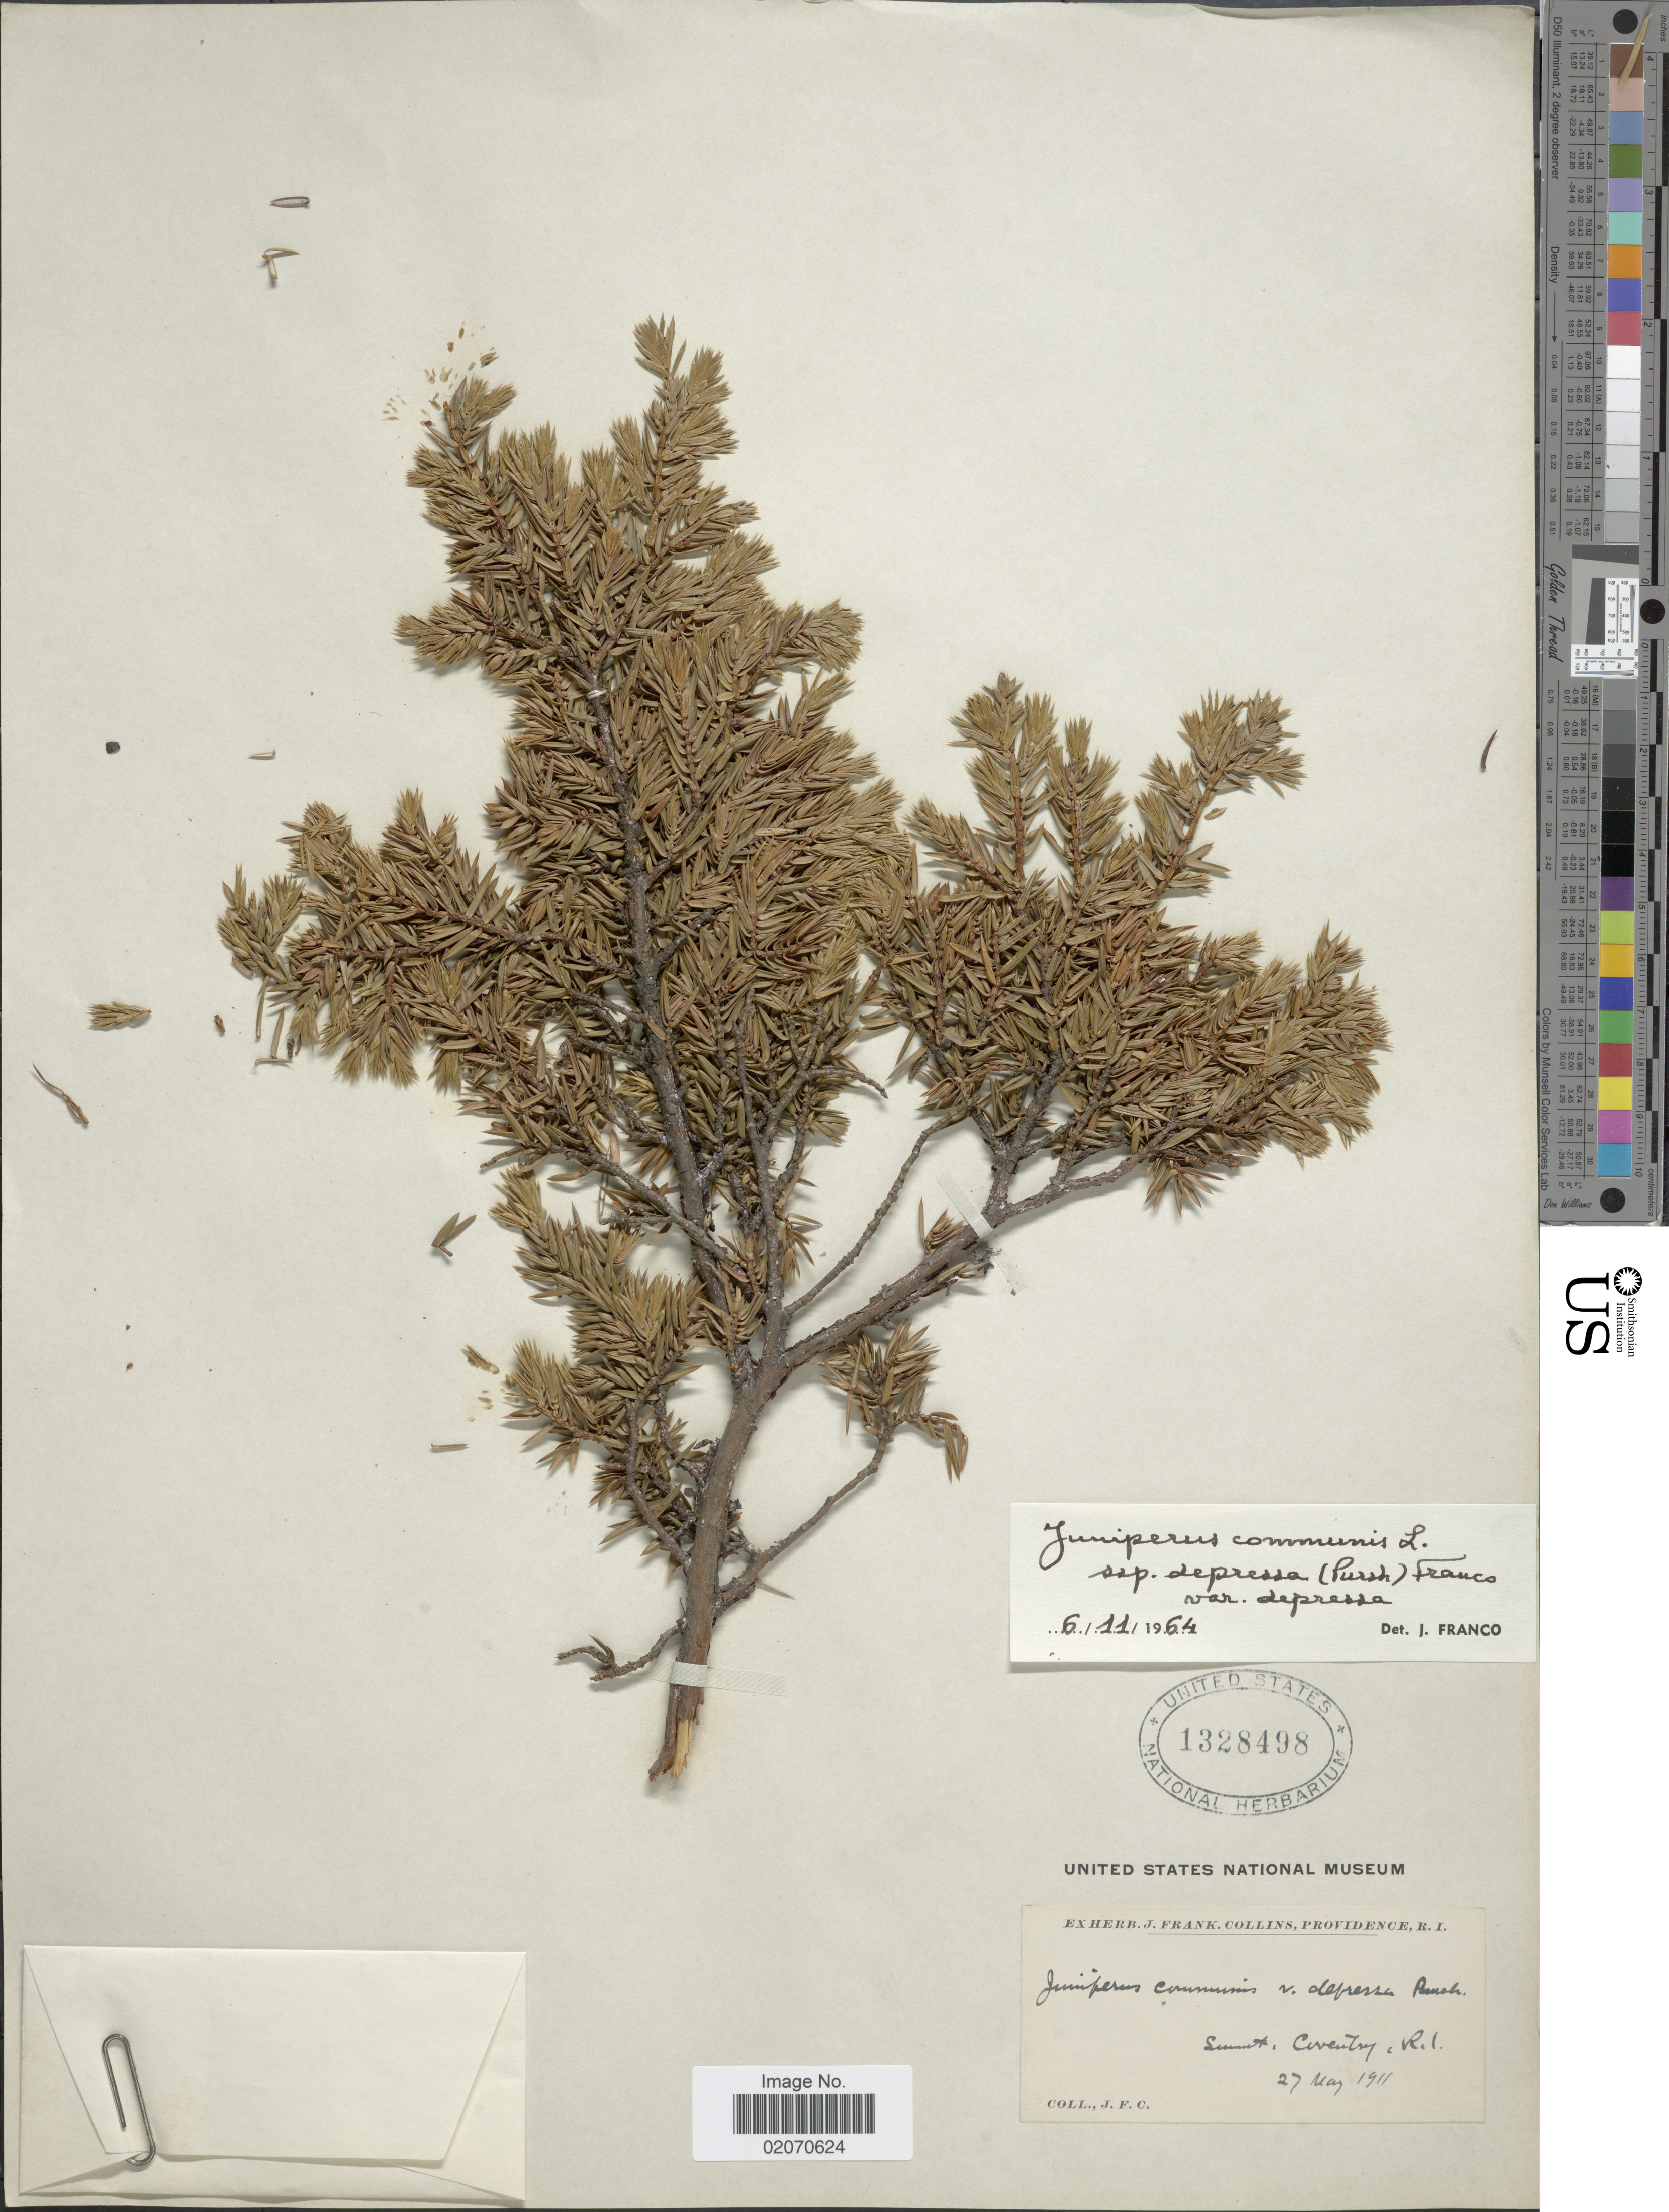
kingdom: Plantae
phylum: Tracheophyta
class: Pinopsida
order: Pinales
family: Cupressaceae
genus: Juniperus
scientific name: Juniperus communis var. depressa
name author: Pursh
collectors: J. Collins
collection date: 1911-05-27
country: United States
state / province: Rhode Island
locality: Summit Coventry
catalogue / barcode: US 1328498